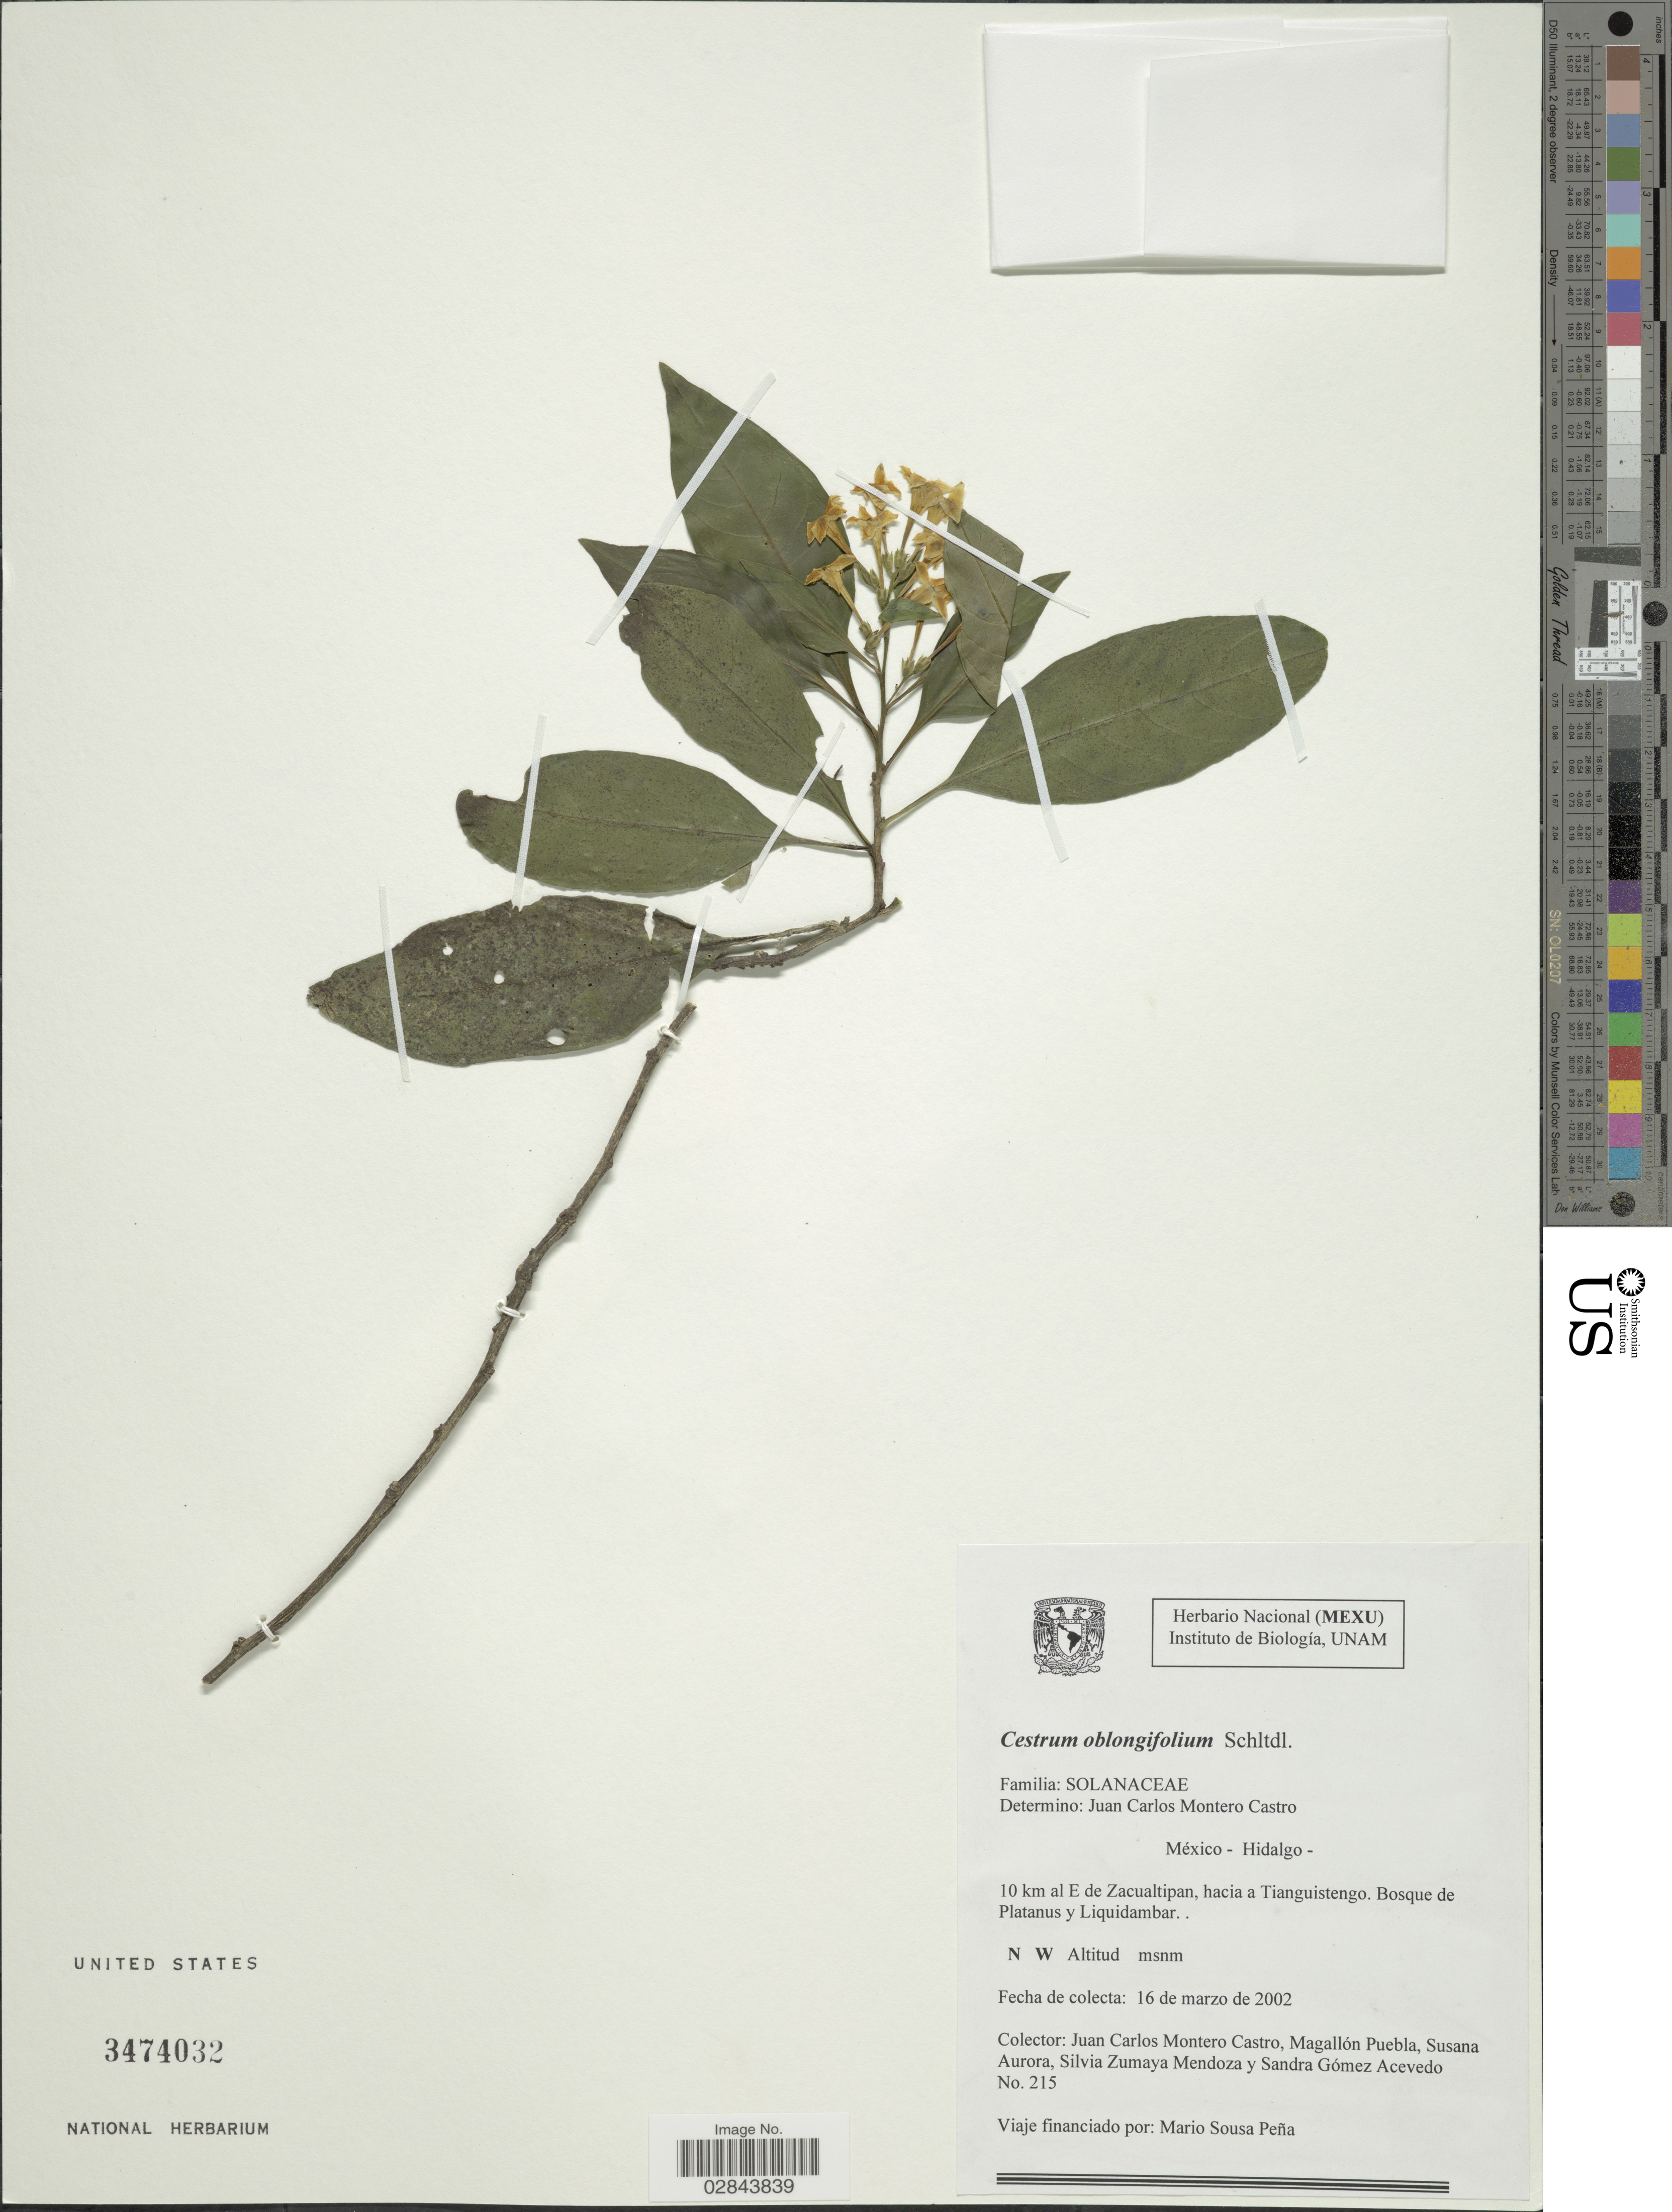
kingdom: Plantae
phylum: Tracheophyta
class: Magnoliopsida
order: Solanales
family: Solanaceae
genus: Cestrum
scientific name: Cestrum oblongifolium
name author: Schltdl.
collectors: J. Montero-Castro, M. Puebla, S. Aurora, S. Mendoza & S. Acevedo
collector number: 215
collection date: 2002-03-16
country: Mexico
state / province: Hidalgo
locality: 10 km al E de Zacualtipan, hacia a Tianguistengo.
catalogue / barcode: US 3474032